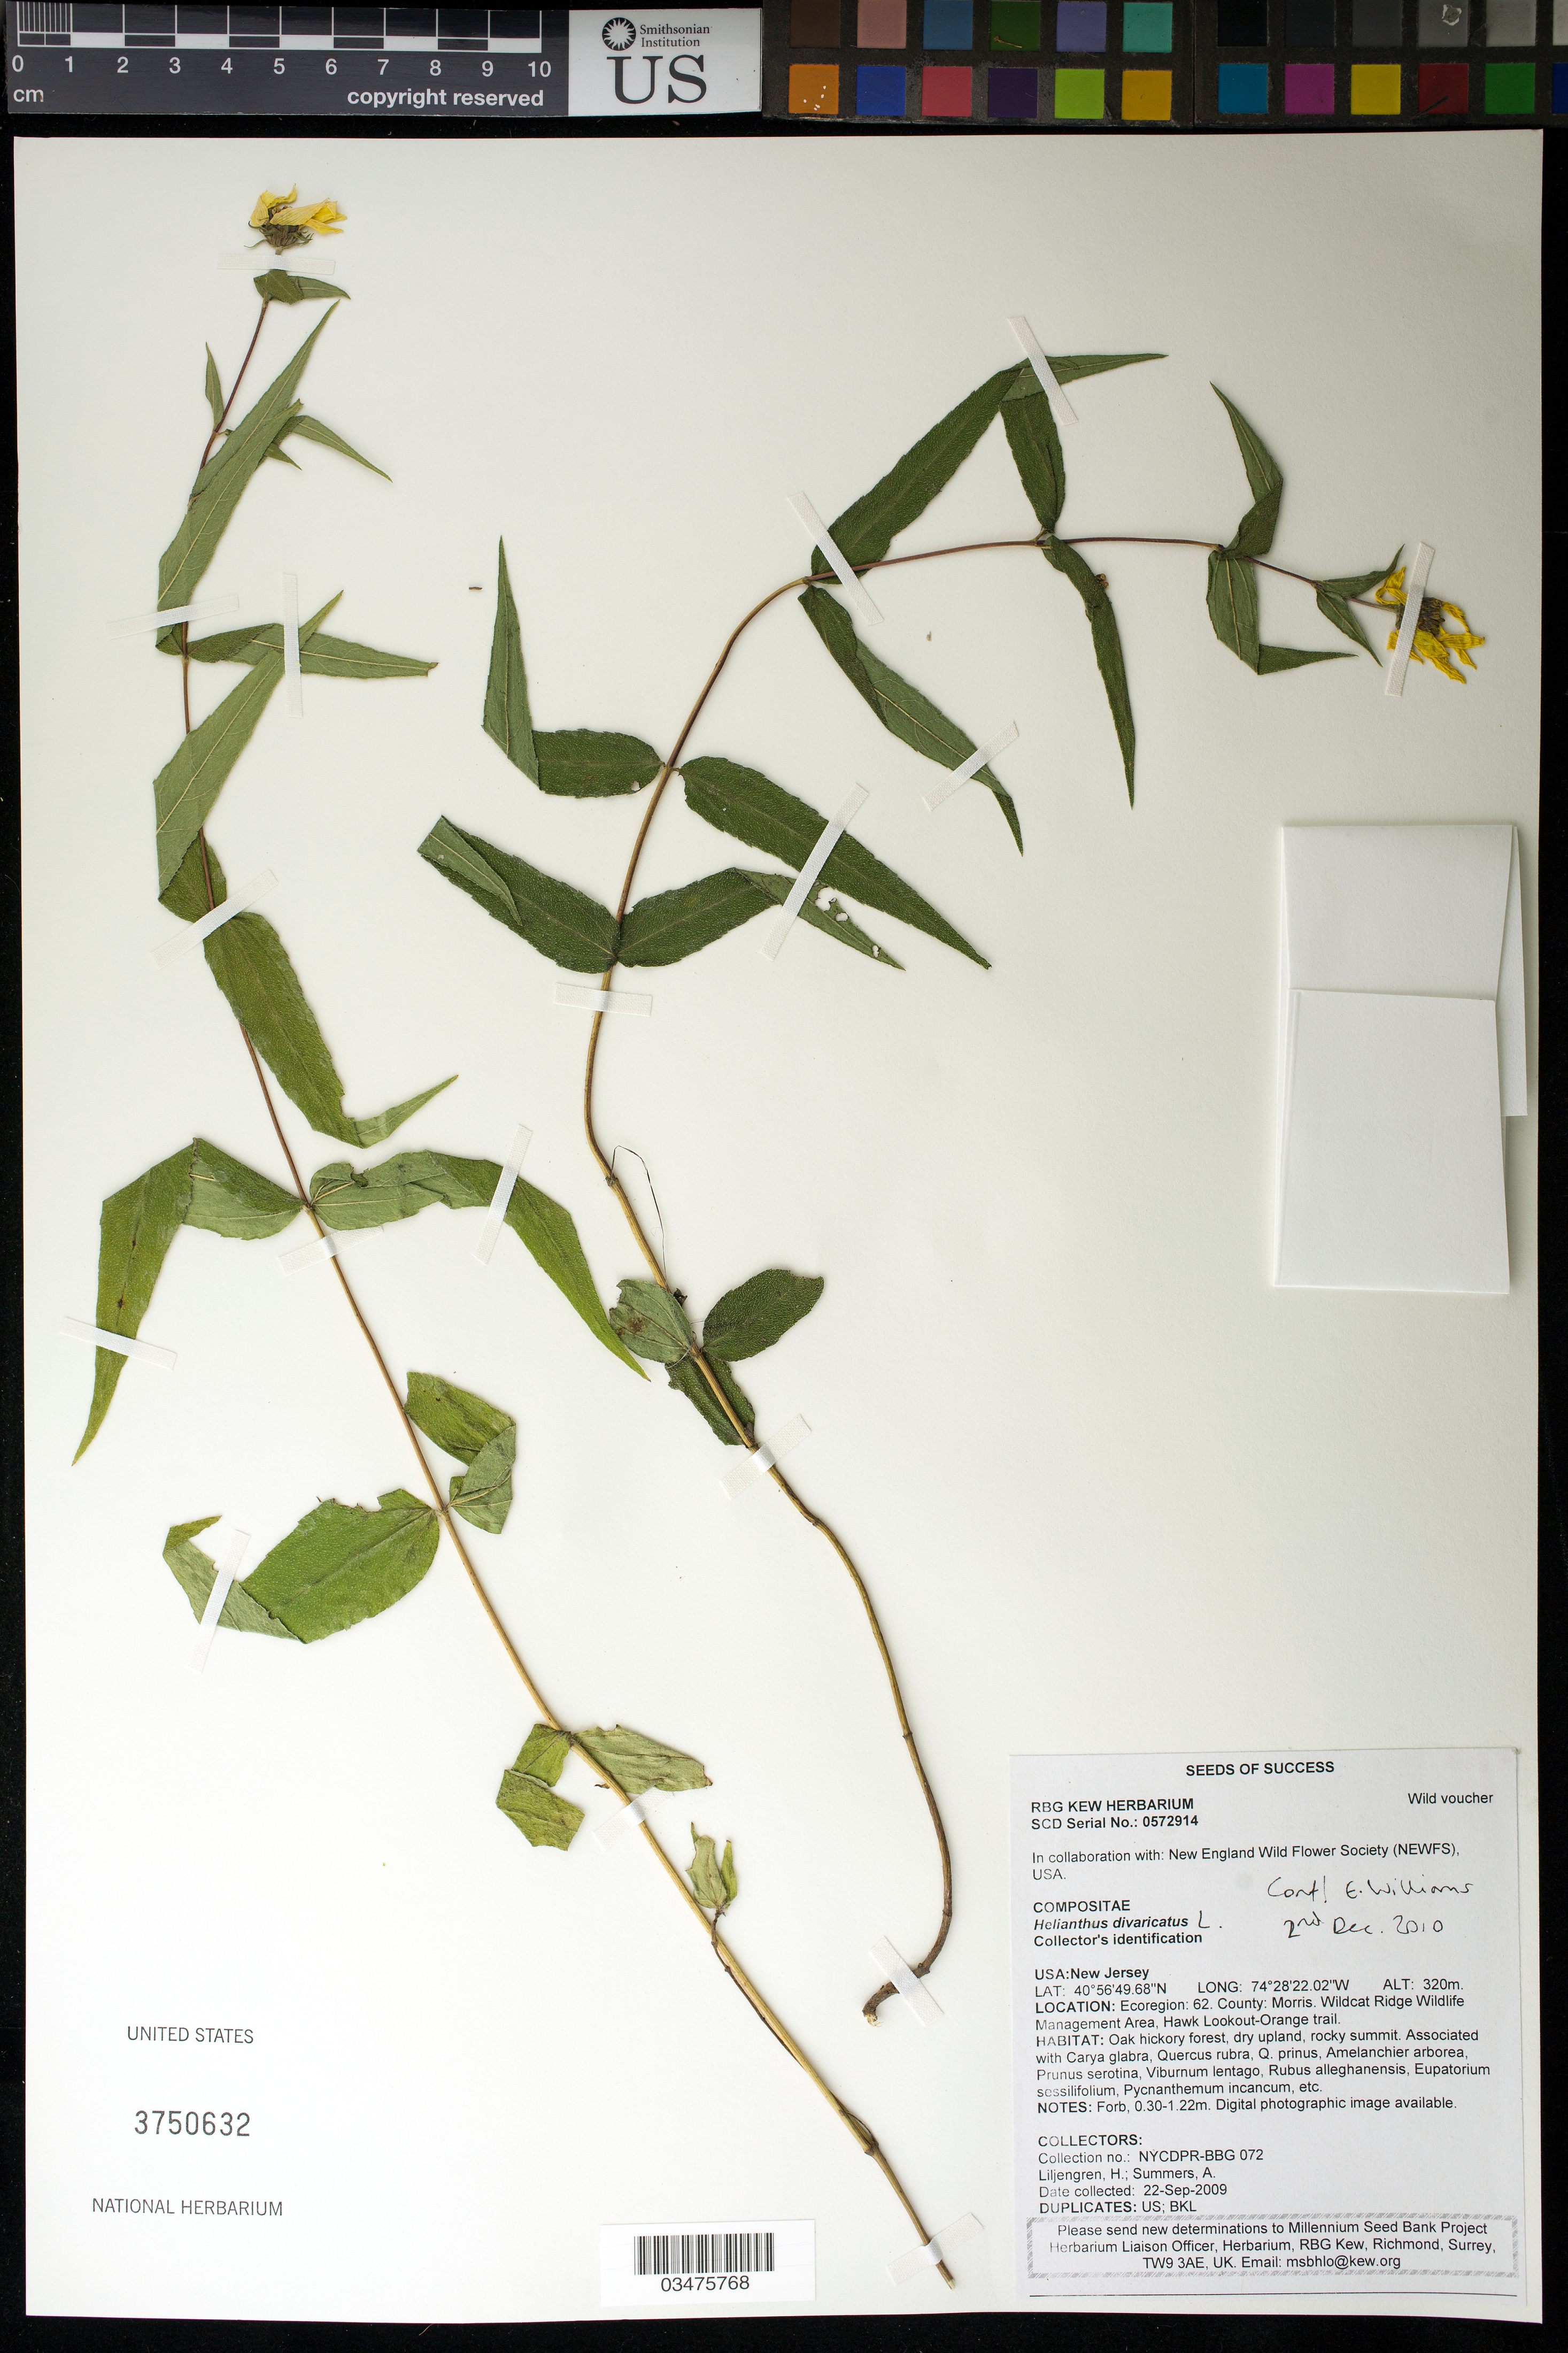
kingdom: Plantae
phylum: Tracheophyta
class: Magnoliopsida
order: Asterales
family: Asteraceae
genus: Helianthus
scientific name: Helianthus divaricatus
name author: L.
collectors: H. Liljengren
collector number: NYCDPR-BBG 072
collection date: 2009-09-22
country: United States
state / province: New Jersey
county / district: Morris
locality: Wildcat Ridge Wildlife Management Area, Hawk Lookout -Orange trail.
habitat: Oak hickory forest, dry upland, rocky summit.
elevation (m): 320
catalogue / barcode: US 3750632